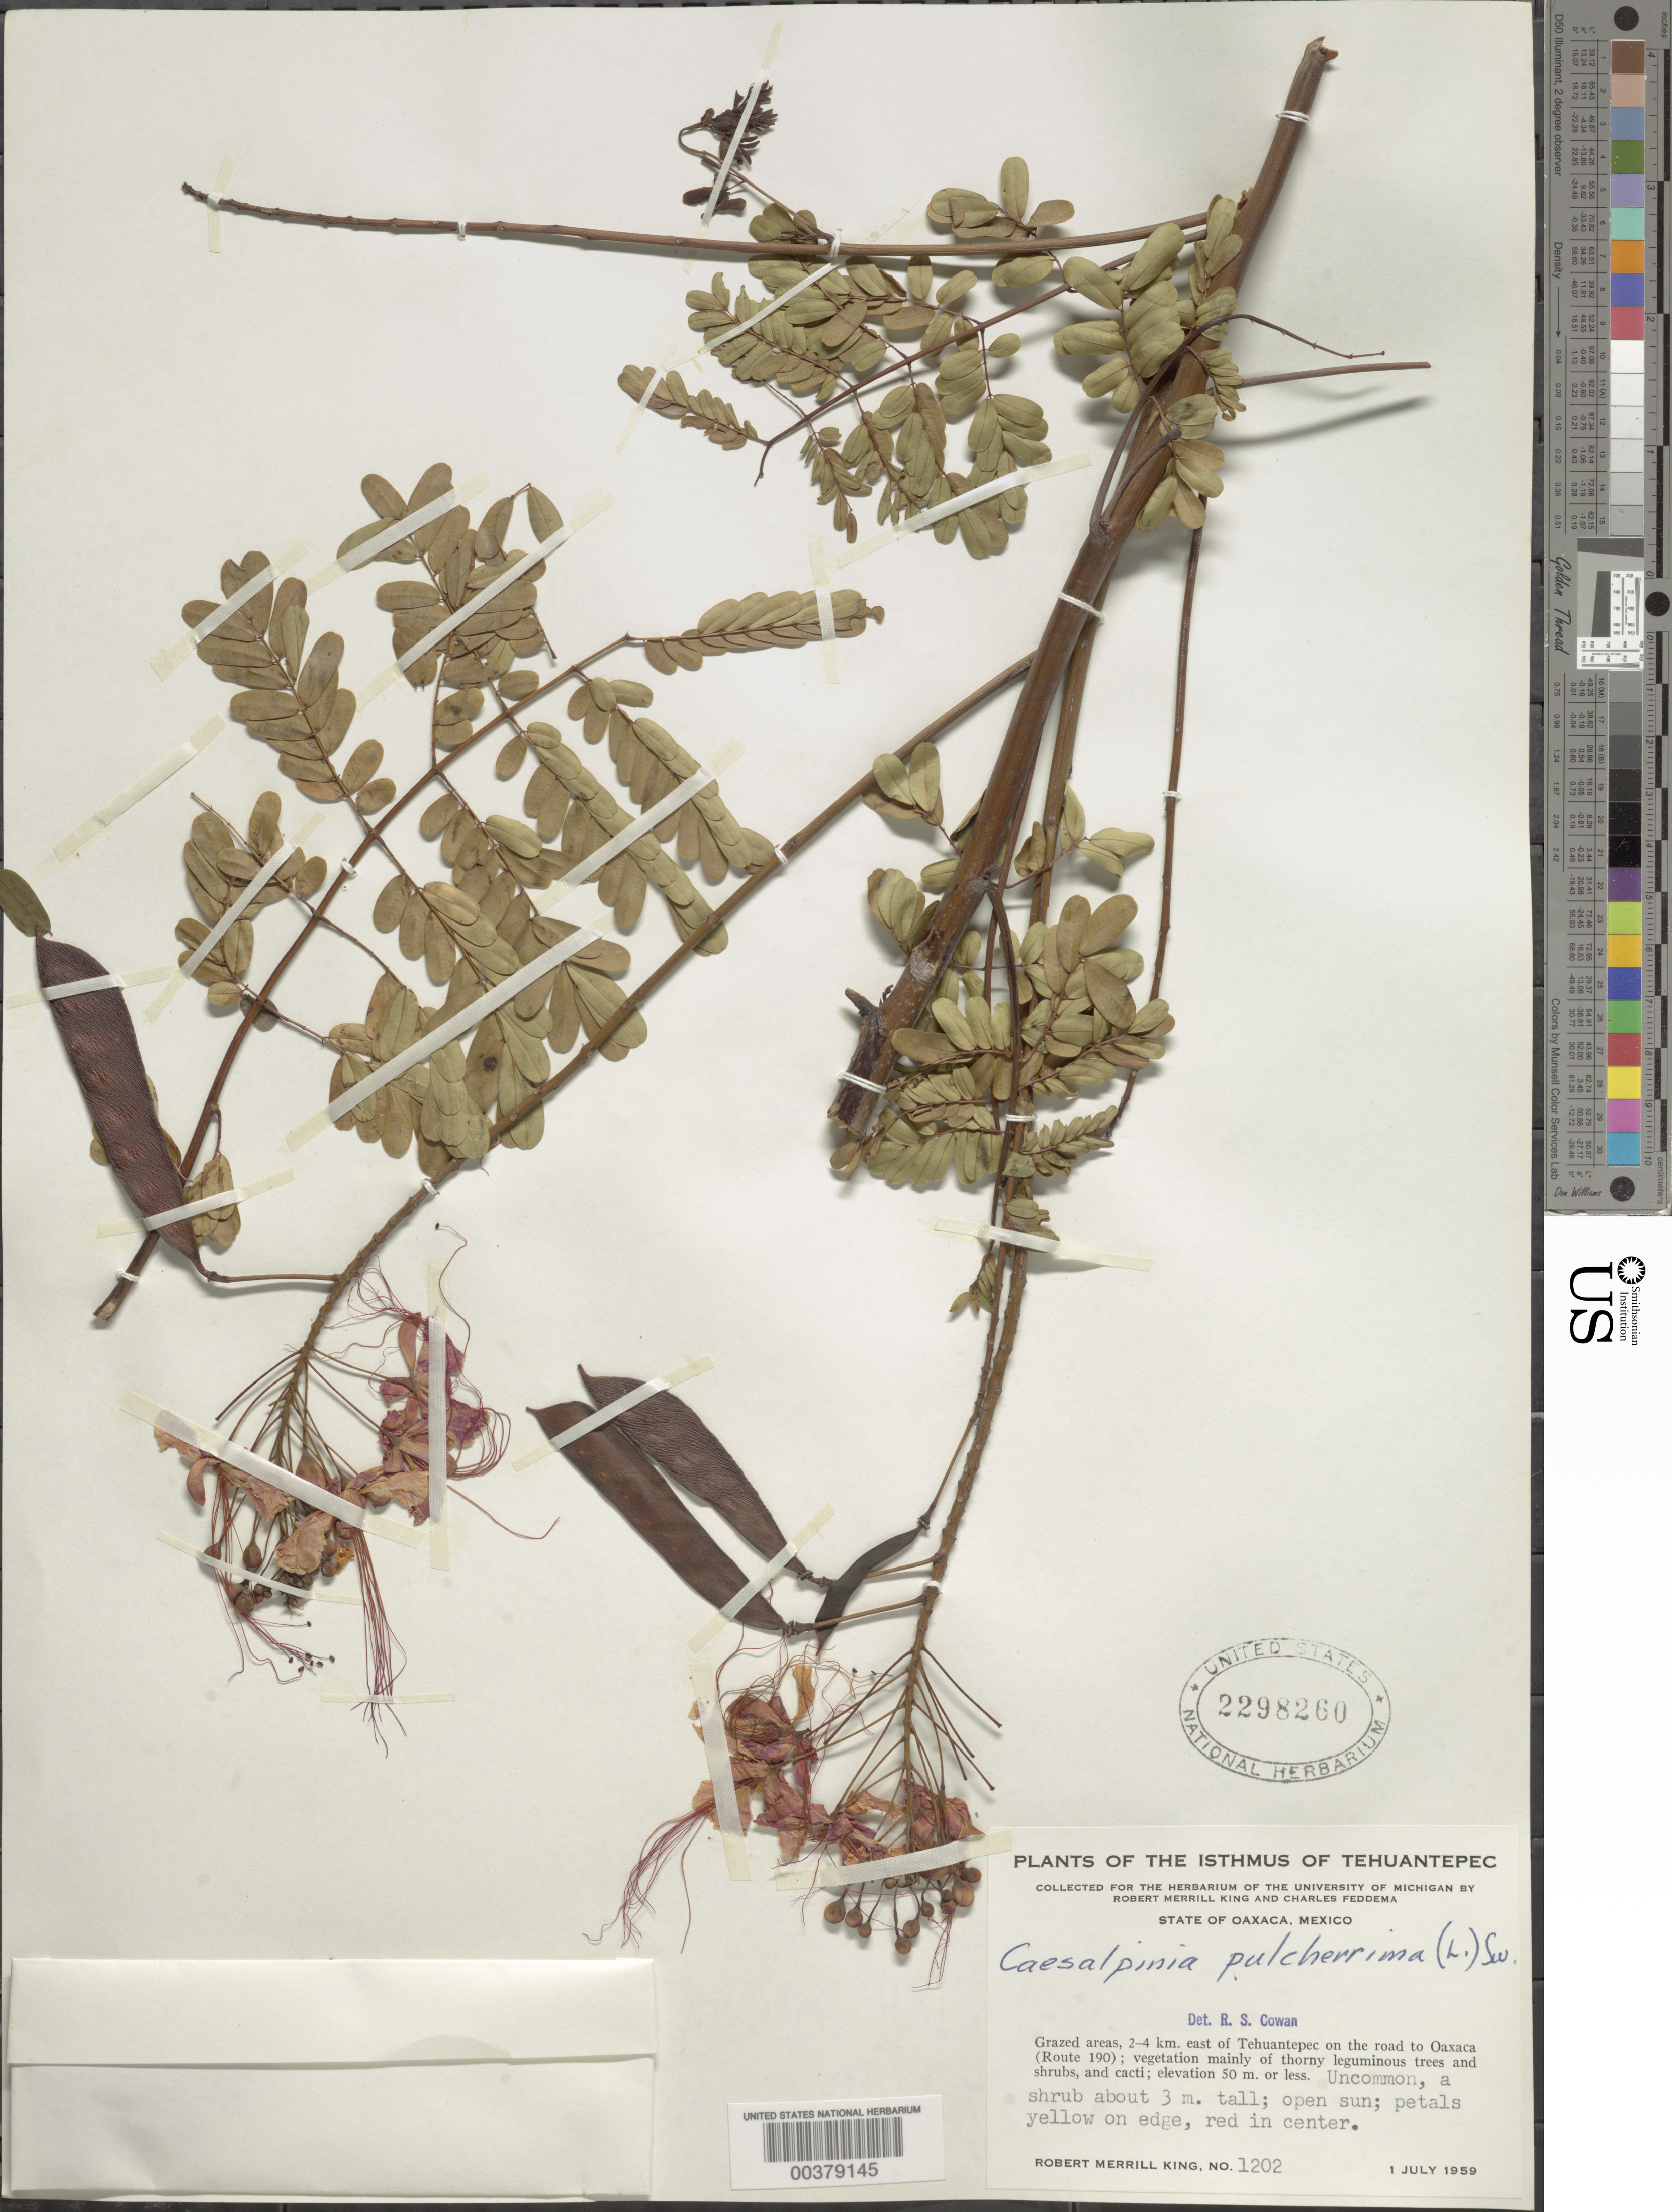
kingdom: Plantae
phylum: Tracheophyta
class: Magnoliopsida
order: Fabales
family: Fabaceae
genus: Caesalpinia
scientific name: Caesalpinia pulcherrima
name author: (L.) Sw.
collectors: R. M. King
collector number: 1202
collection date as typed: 01 Jul 1959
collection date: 1959-07-01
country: Mexico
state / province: Oaxaca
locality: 2-4 km E of Tehuantepec on the road to Oaxaca, route 190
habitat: Open sun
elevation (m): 50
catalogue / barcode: US 2298260